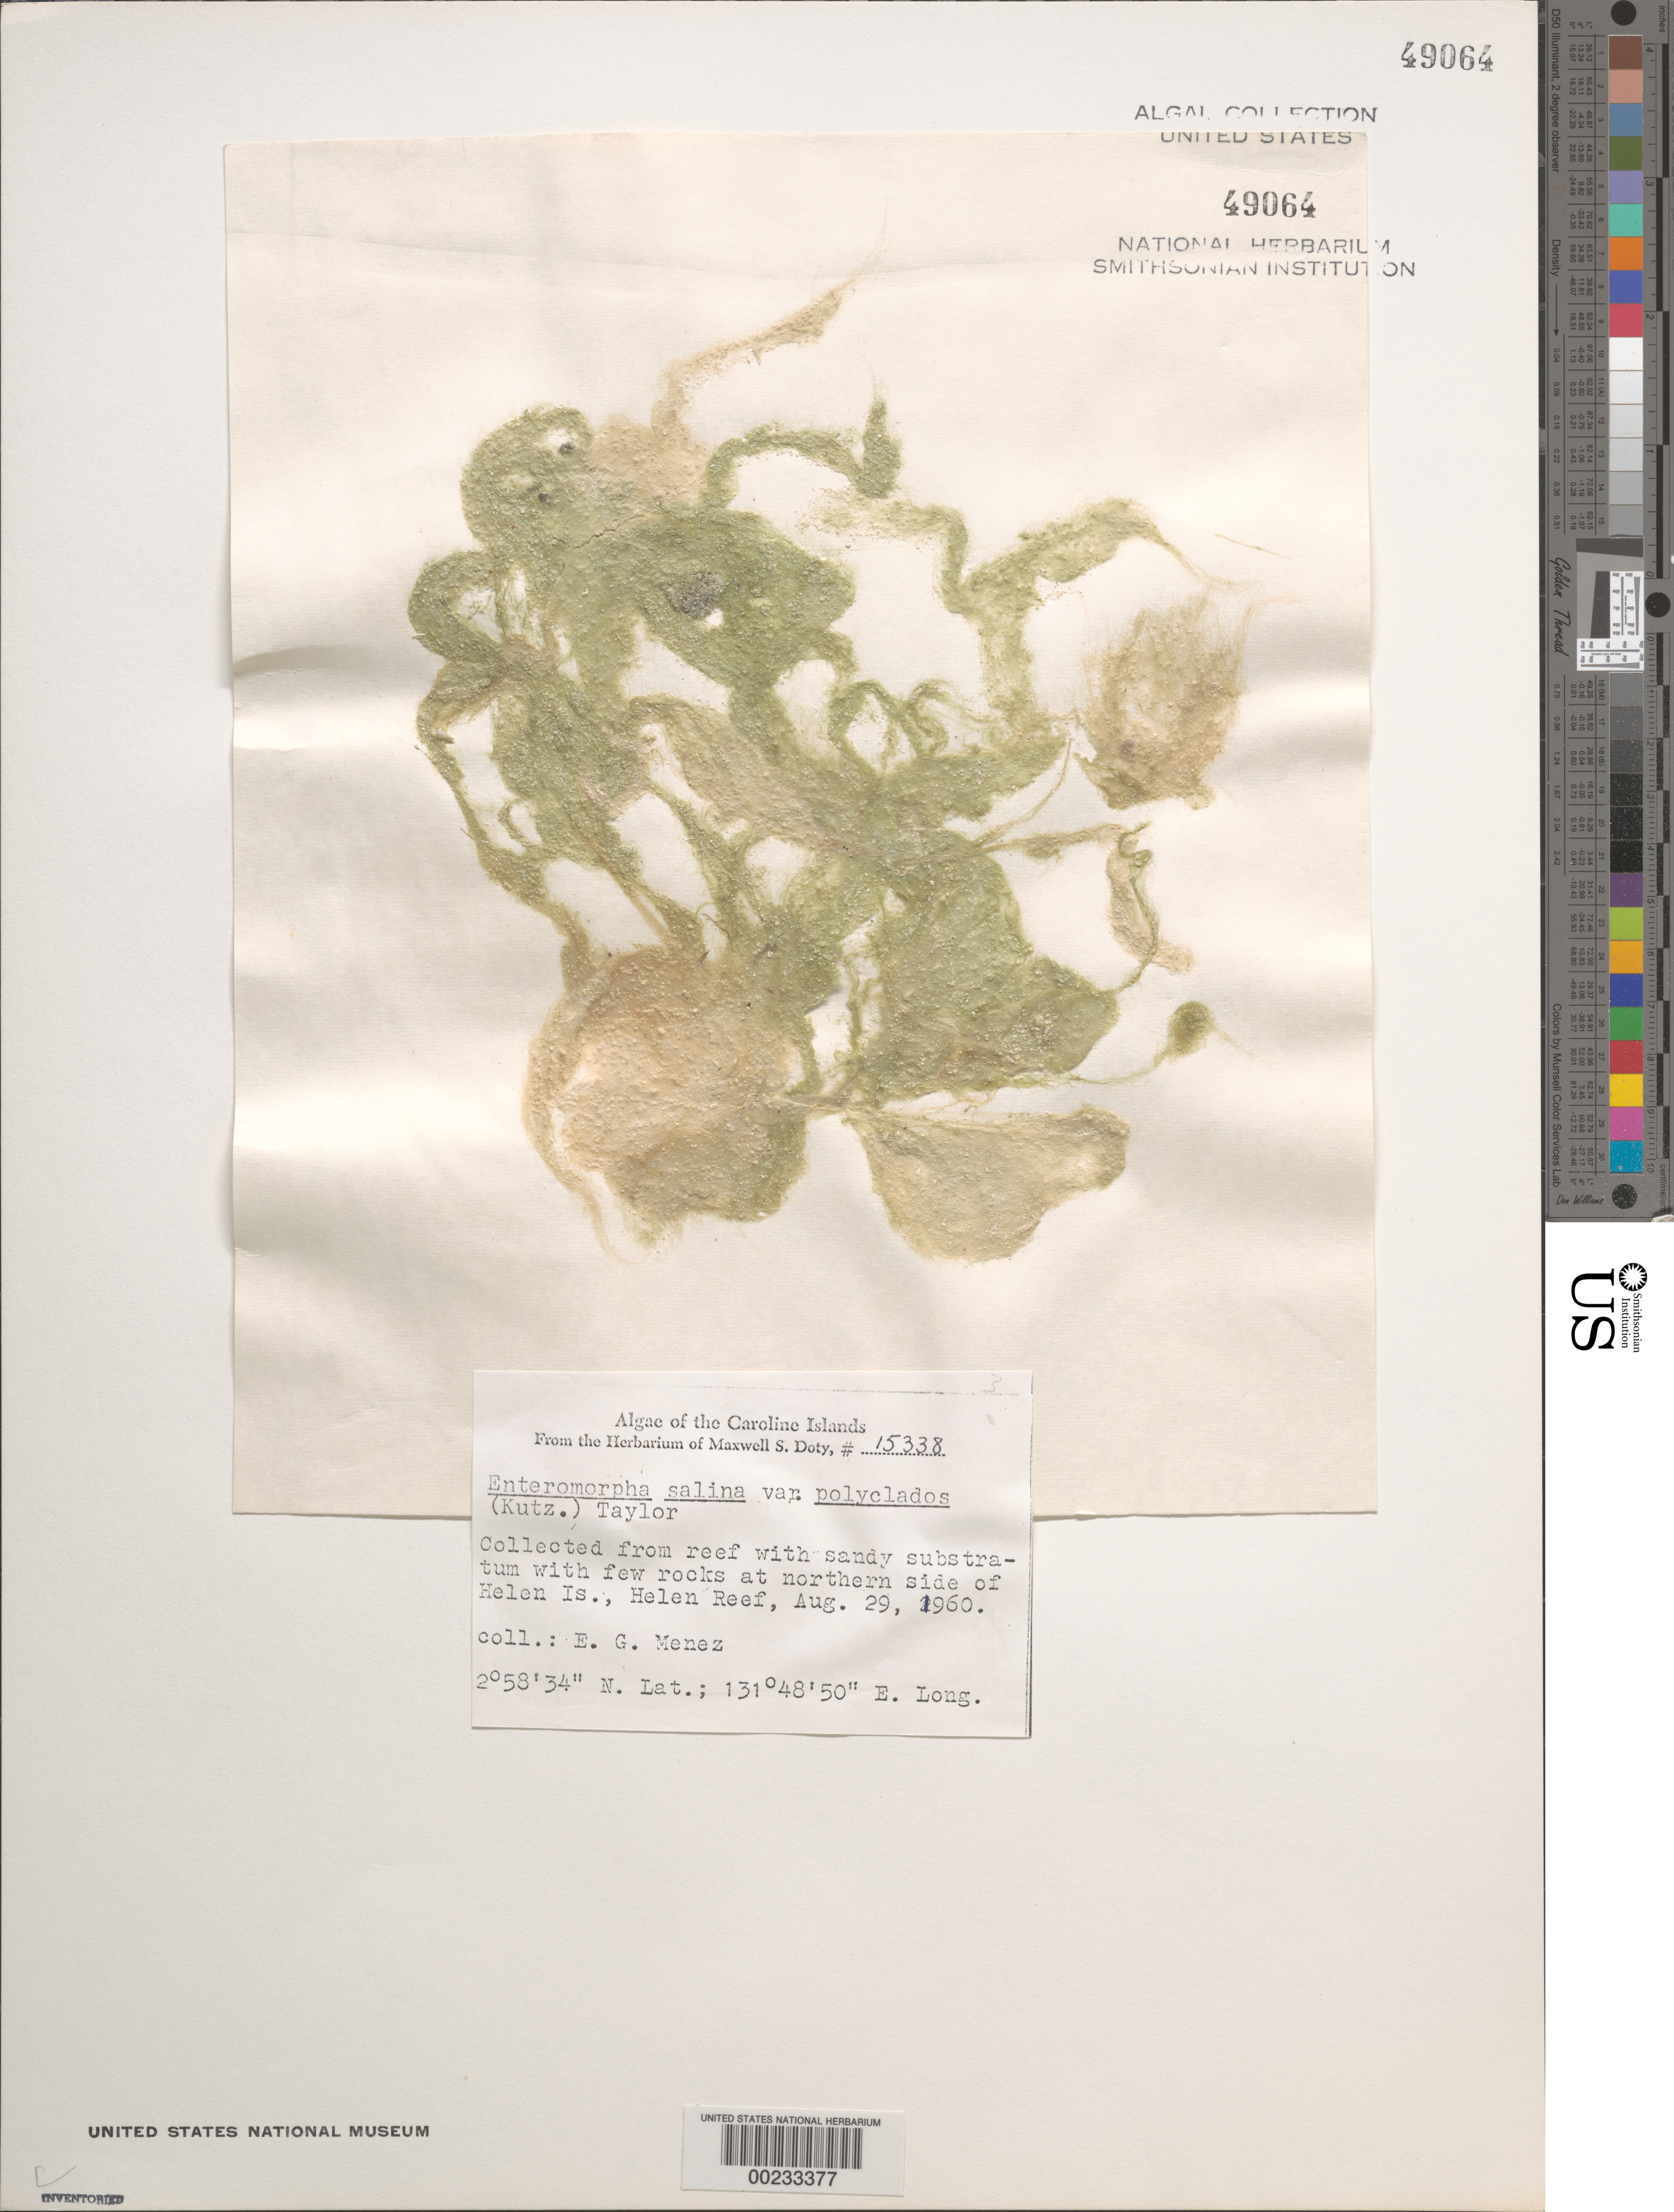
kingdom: Plantae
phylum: Chlorophyta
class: Ulvophyceae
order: Ulvales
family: Ulvaceae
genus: Ulva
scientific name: Ulva prolifera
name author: O.F. Müller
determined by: Algae name updating Project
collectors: Meñez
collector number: MSD 15338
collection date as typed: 29 Aug 1960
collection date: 1960-08-29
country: Palau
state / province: Belau Outliers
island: Helen Atoll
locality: Helen Reef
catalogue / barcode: US 49064